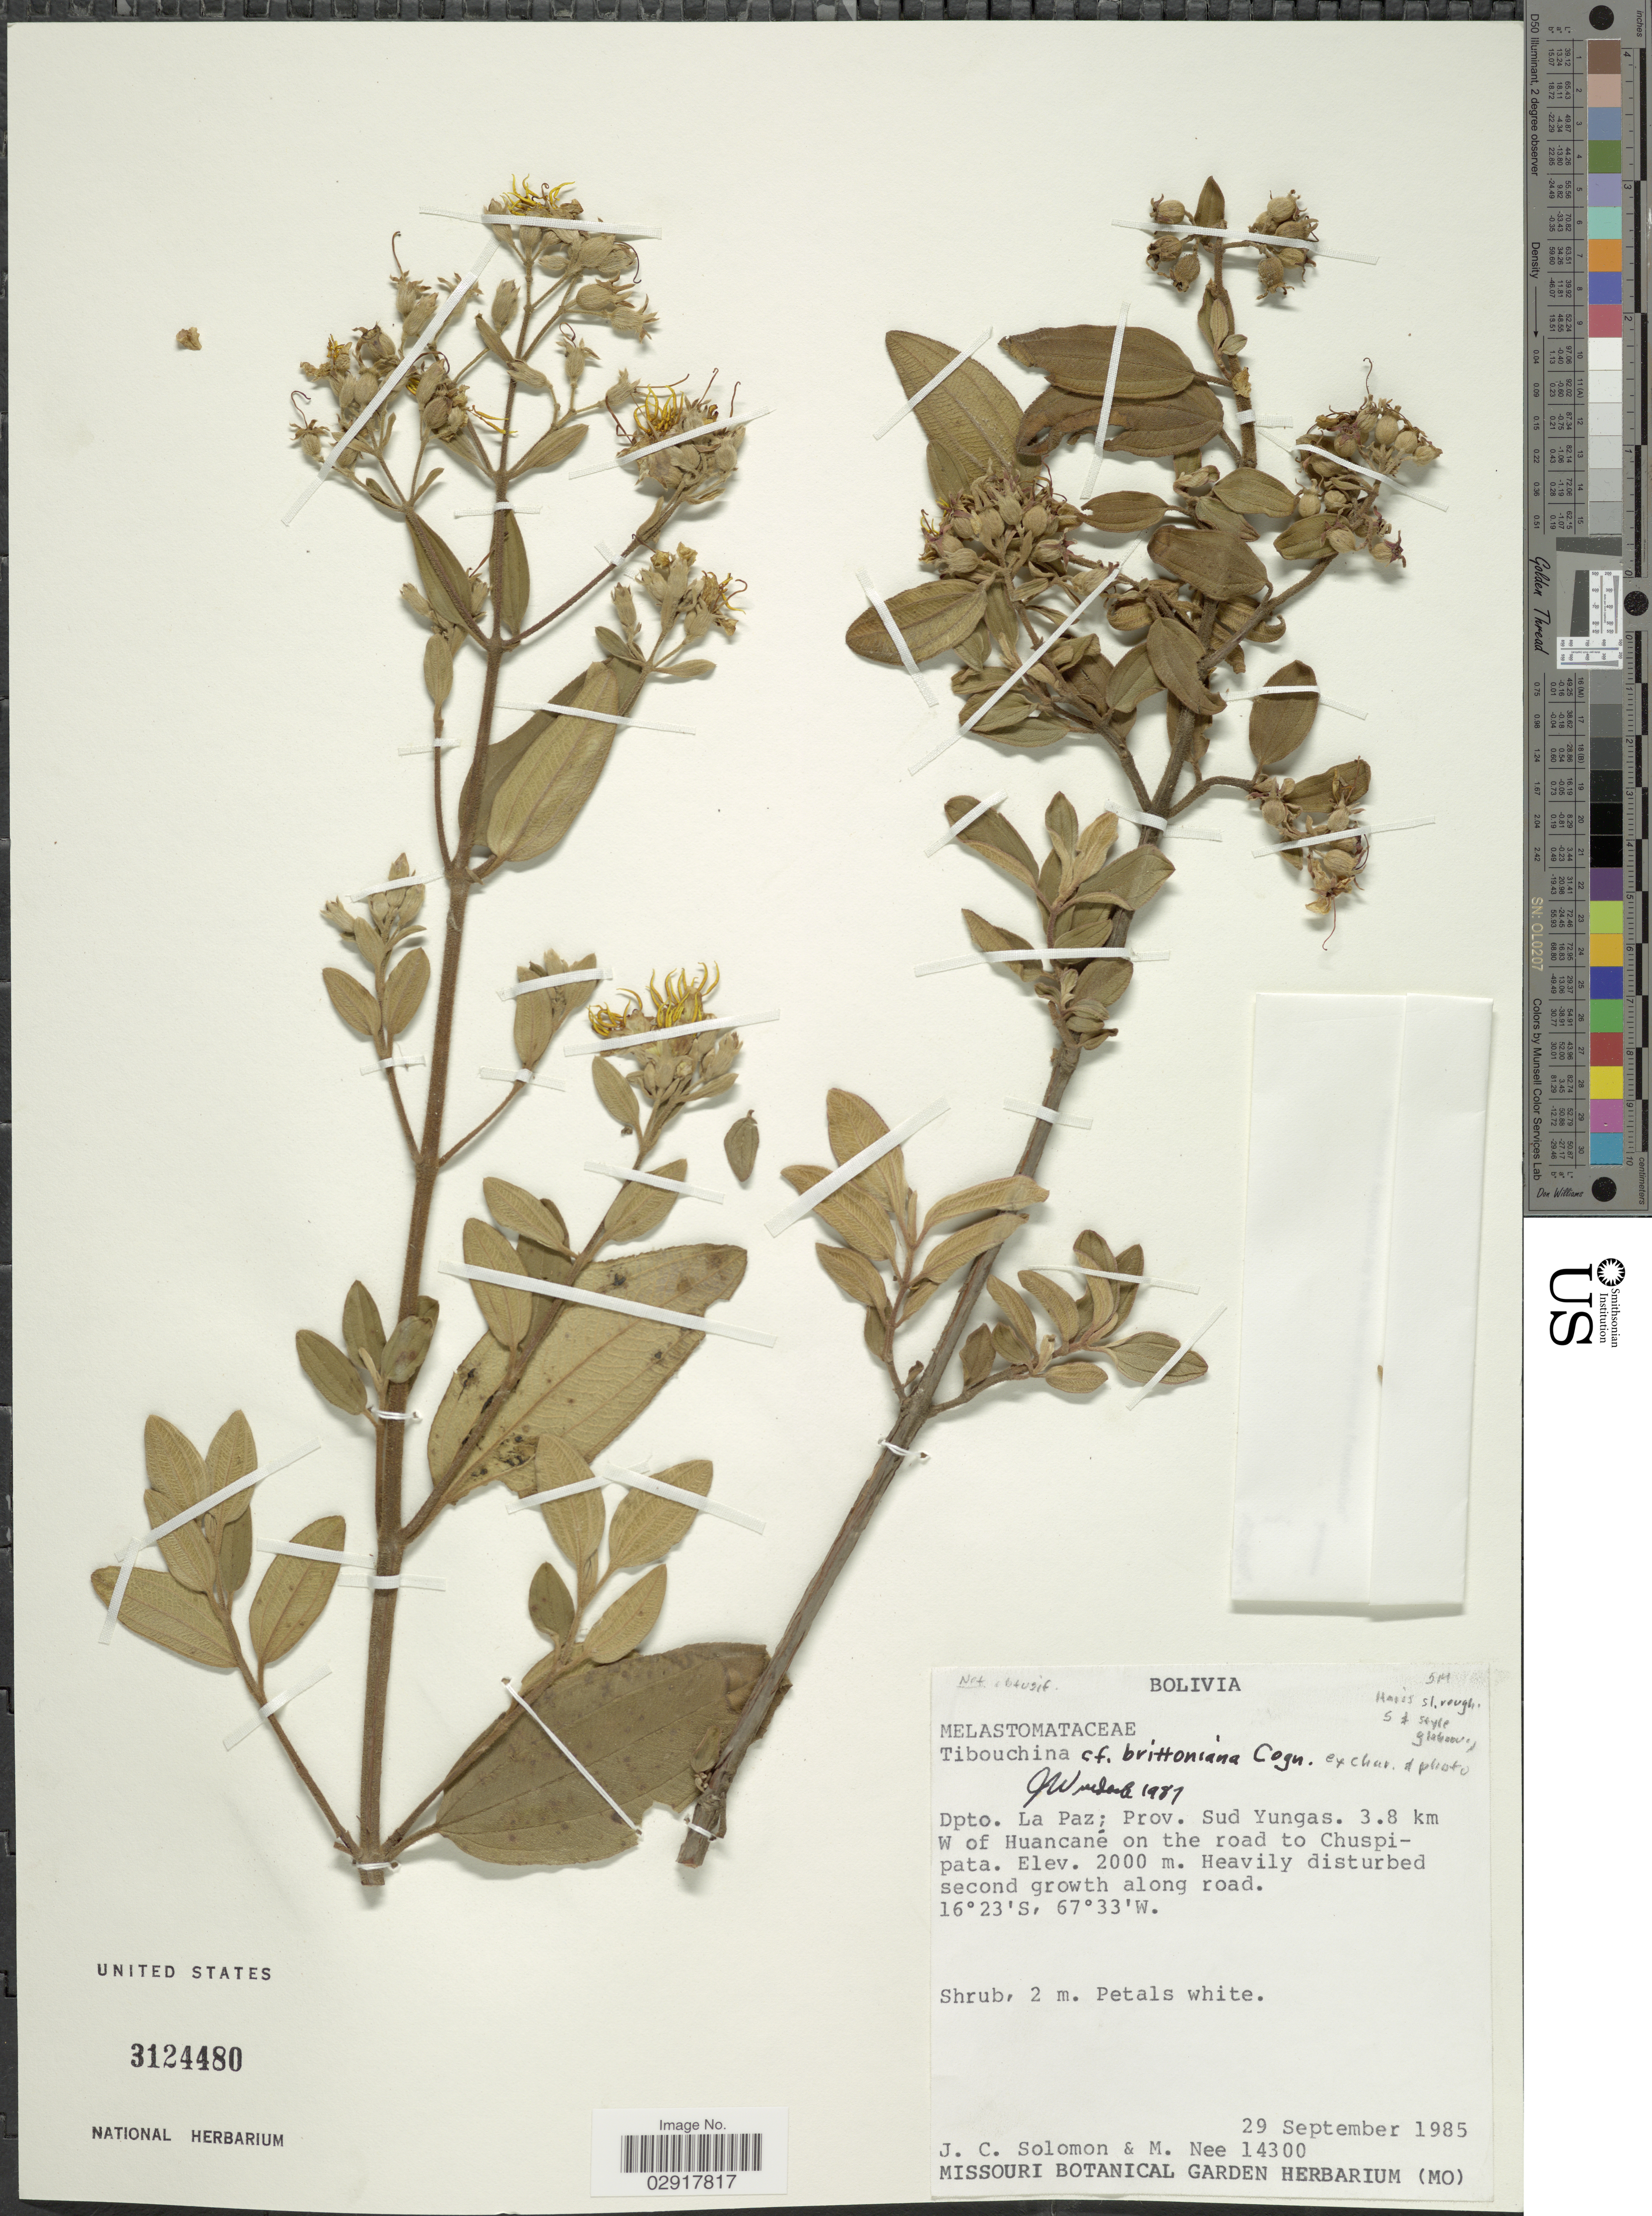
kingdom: Plantae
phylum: Tracheophyta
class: Magnoliopsida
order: Myrtales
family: Melastomataceae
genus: Chaetogastra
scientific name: Chaetogastra brittoniana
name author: (Cogn.) P.J.F. Guim. & Michelang.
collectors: J. C. Solomon & M. Nee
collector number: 14300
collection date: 1985-09-29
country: Bolivia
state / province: La Paz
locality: Dpto. La Paz; Prov. Sud Yungas. 3.8 km W of Huancané on the road to Chuspipata.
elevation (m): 2000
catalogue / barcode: US 3124480